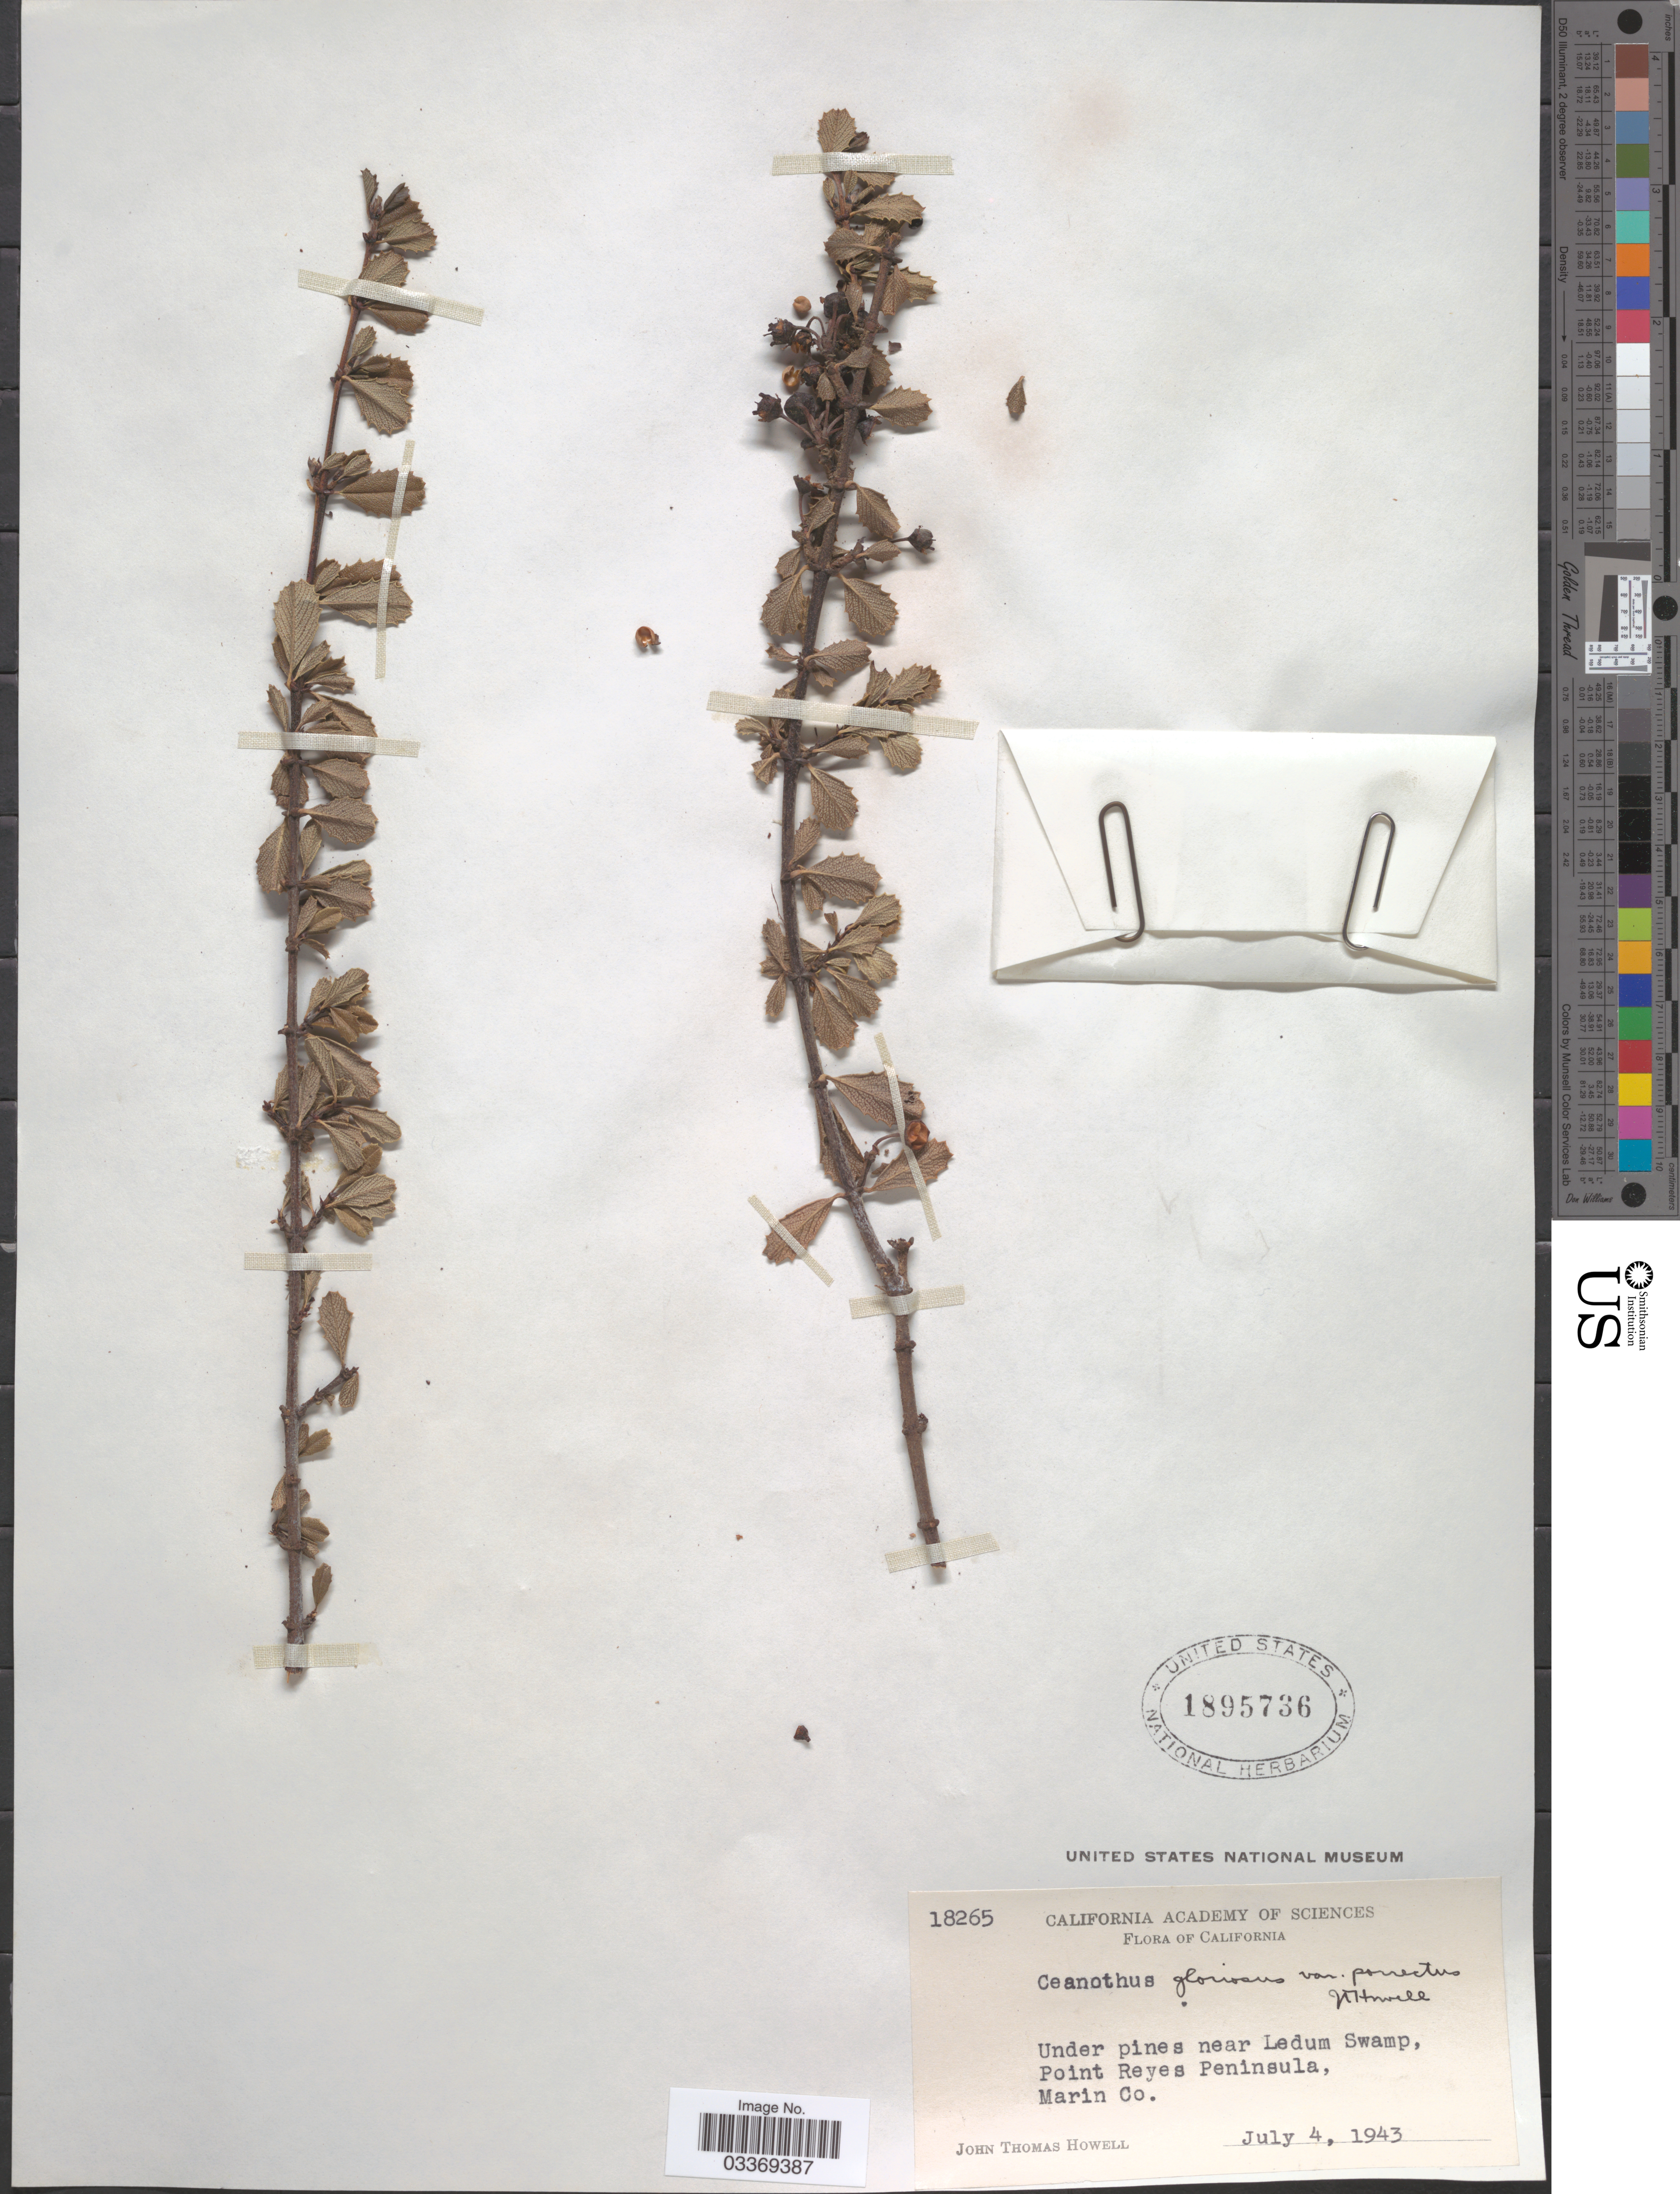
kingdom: Plantae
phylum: Tracheophyta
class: Magnoliopsida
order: Rosales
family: Rhamnaceae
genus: Ceanothus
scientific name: Ceanothus gloriosus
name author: J.T. Howell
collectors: J. T. Howell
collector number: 18265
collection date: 1943-07-04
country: United States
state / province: California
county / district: Marin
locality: Under pines near Ledum Swamp, Point Reyes Peninsula, Marin Co.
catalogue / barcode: US 1895736